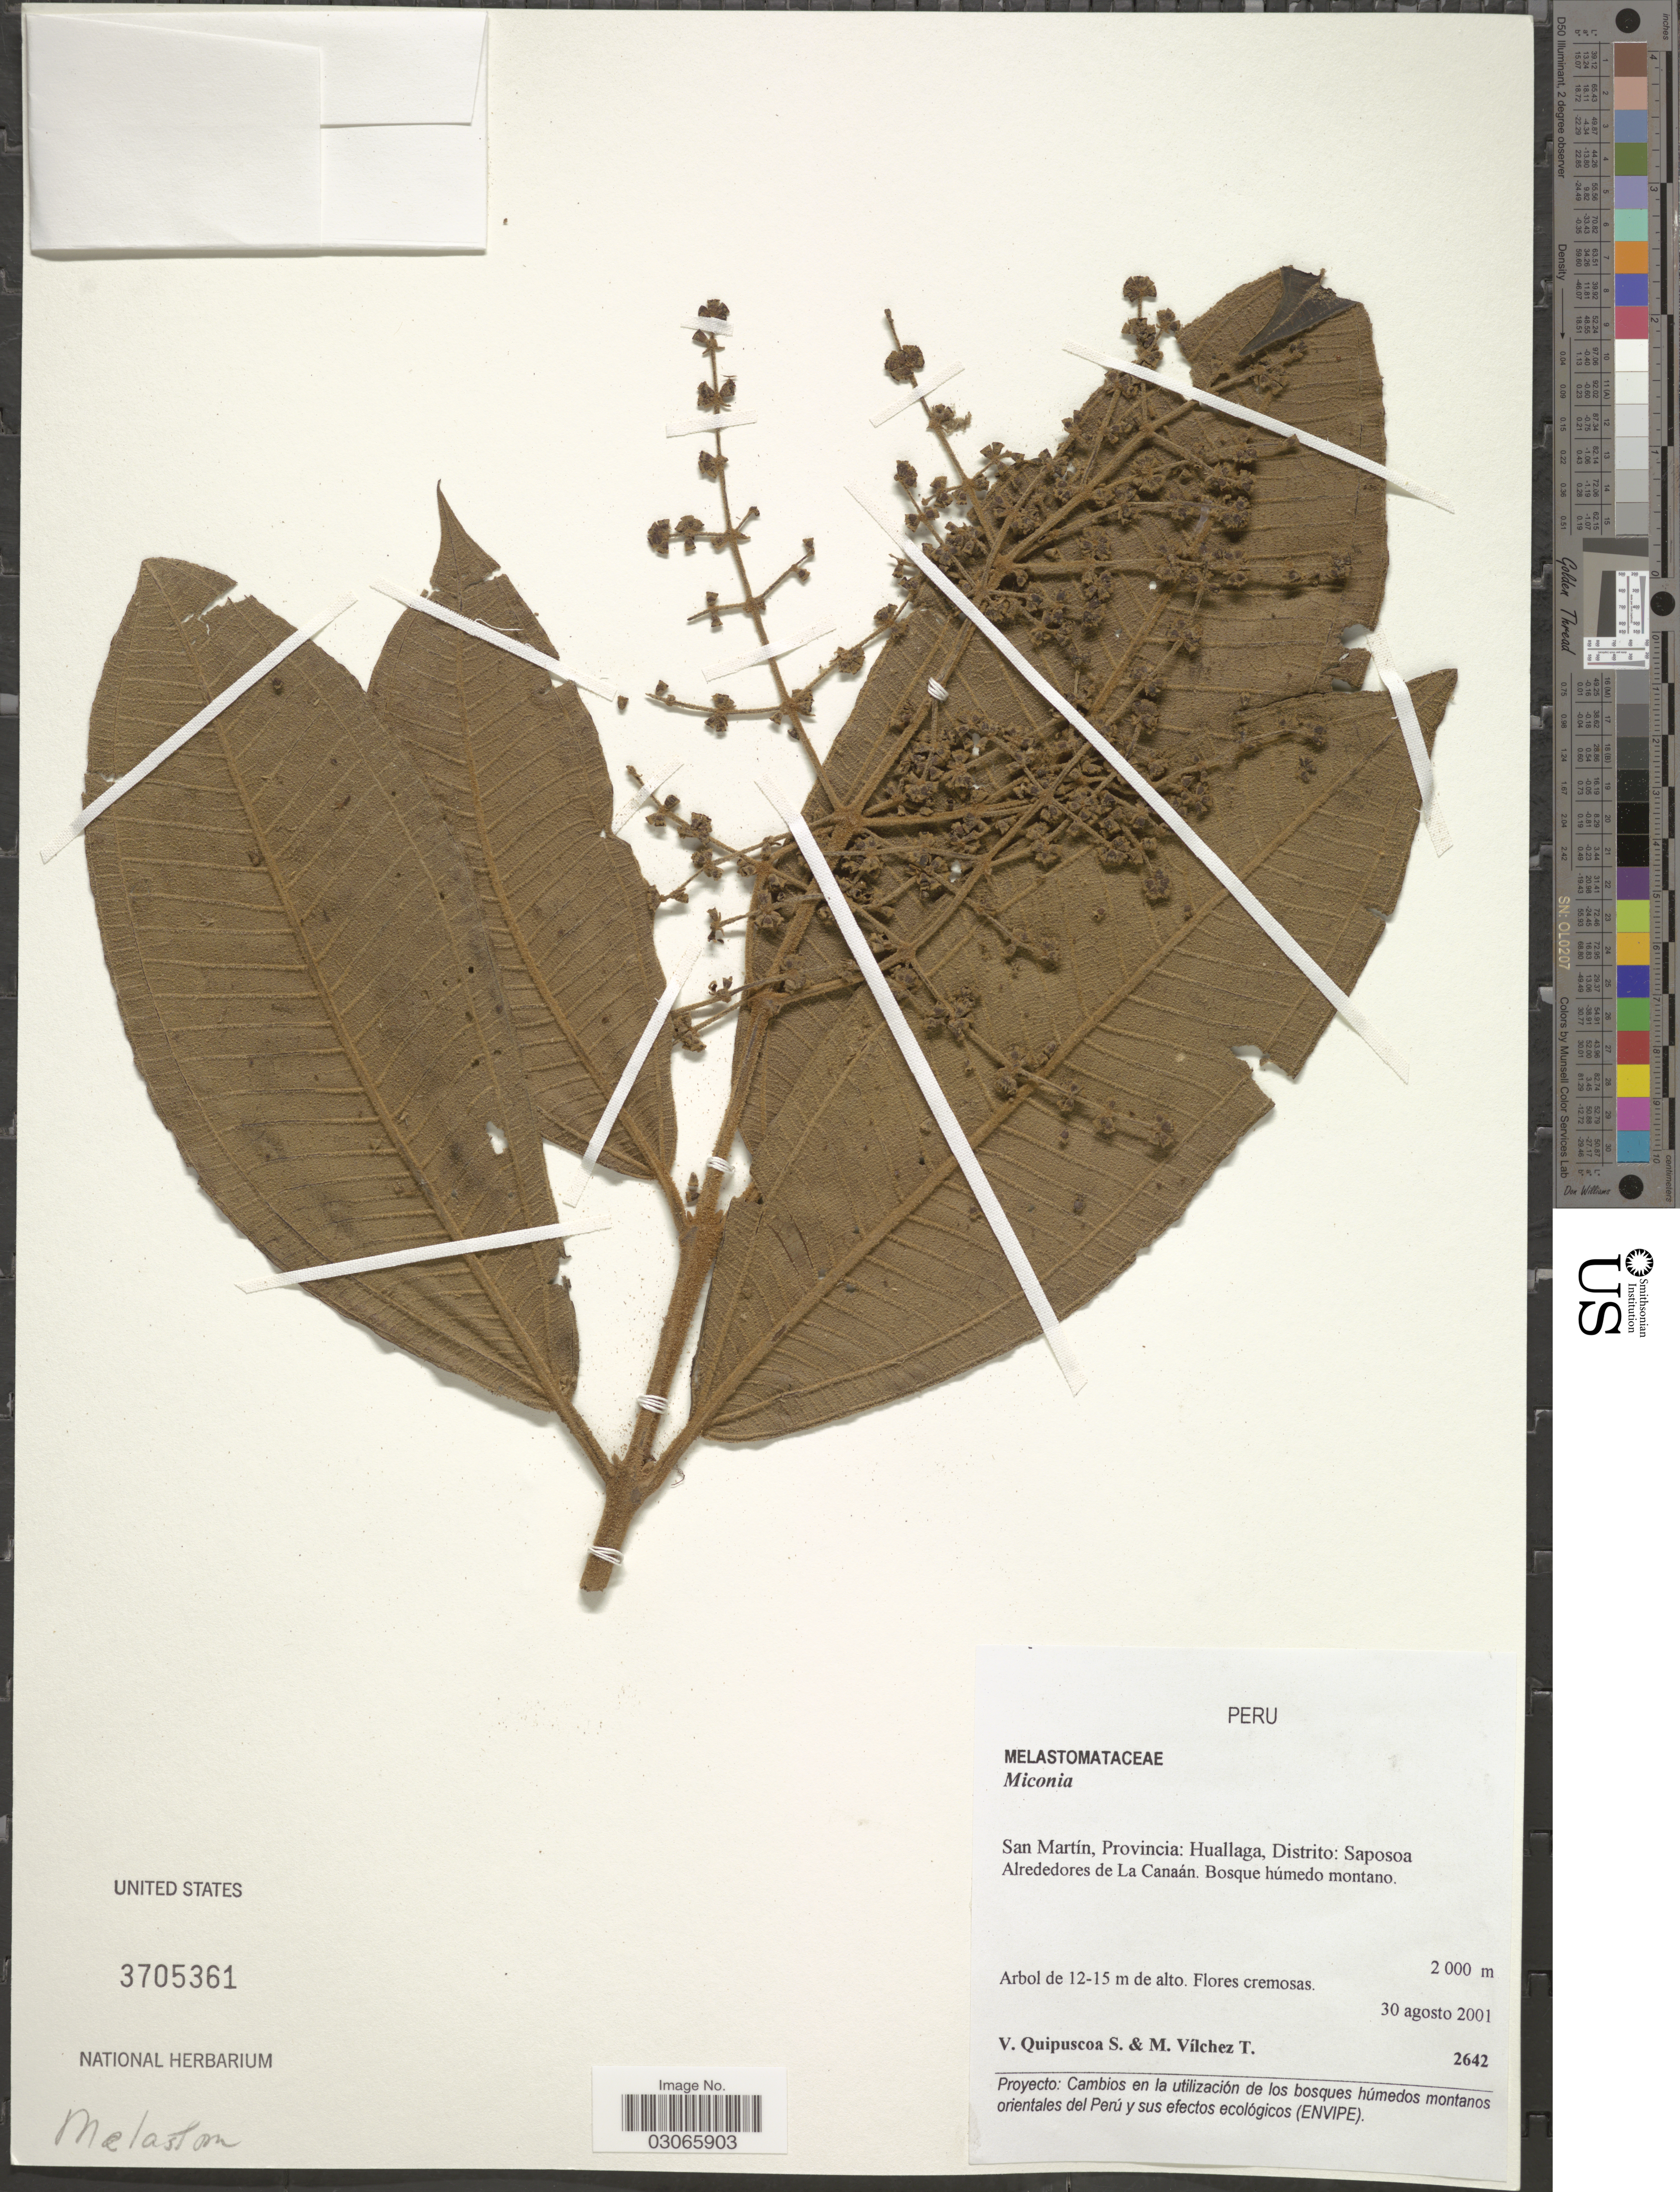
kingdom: Plantae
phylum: Tracheophyta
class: Magnoliopsida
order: Myrtales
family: Melastomataceae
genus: Miconia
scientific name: Miconia sp.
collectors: V. Quipuscoa S. & M. Vilchez T.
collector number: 2642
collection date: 2001-08-30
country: Peru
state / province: San Martín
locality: Provincia: Huallaga, Distrito: Saposoa. Alrededores de La Canaán.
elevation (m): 2000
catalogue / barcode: US 3705361